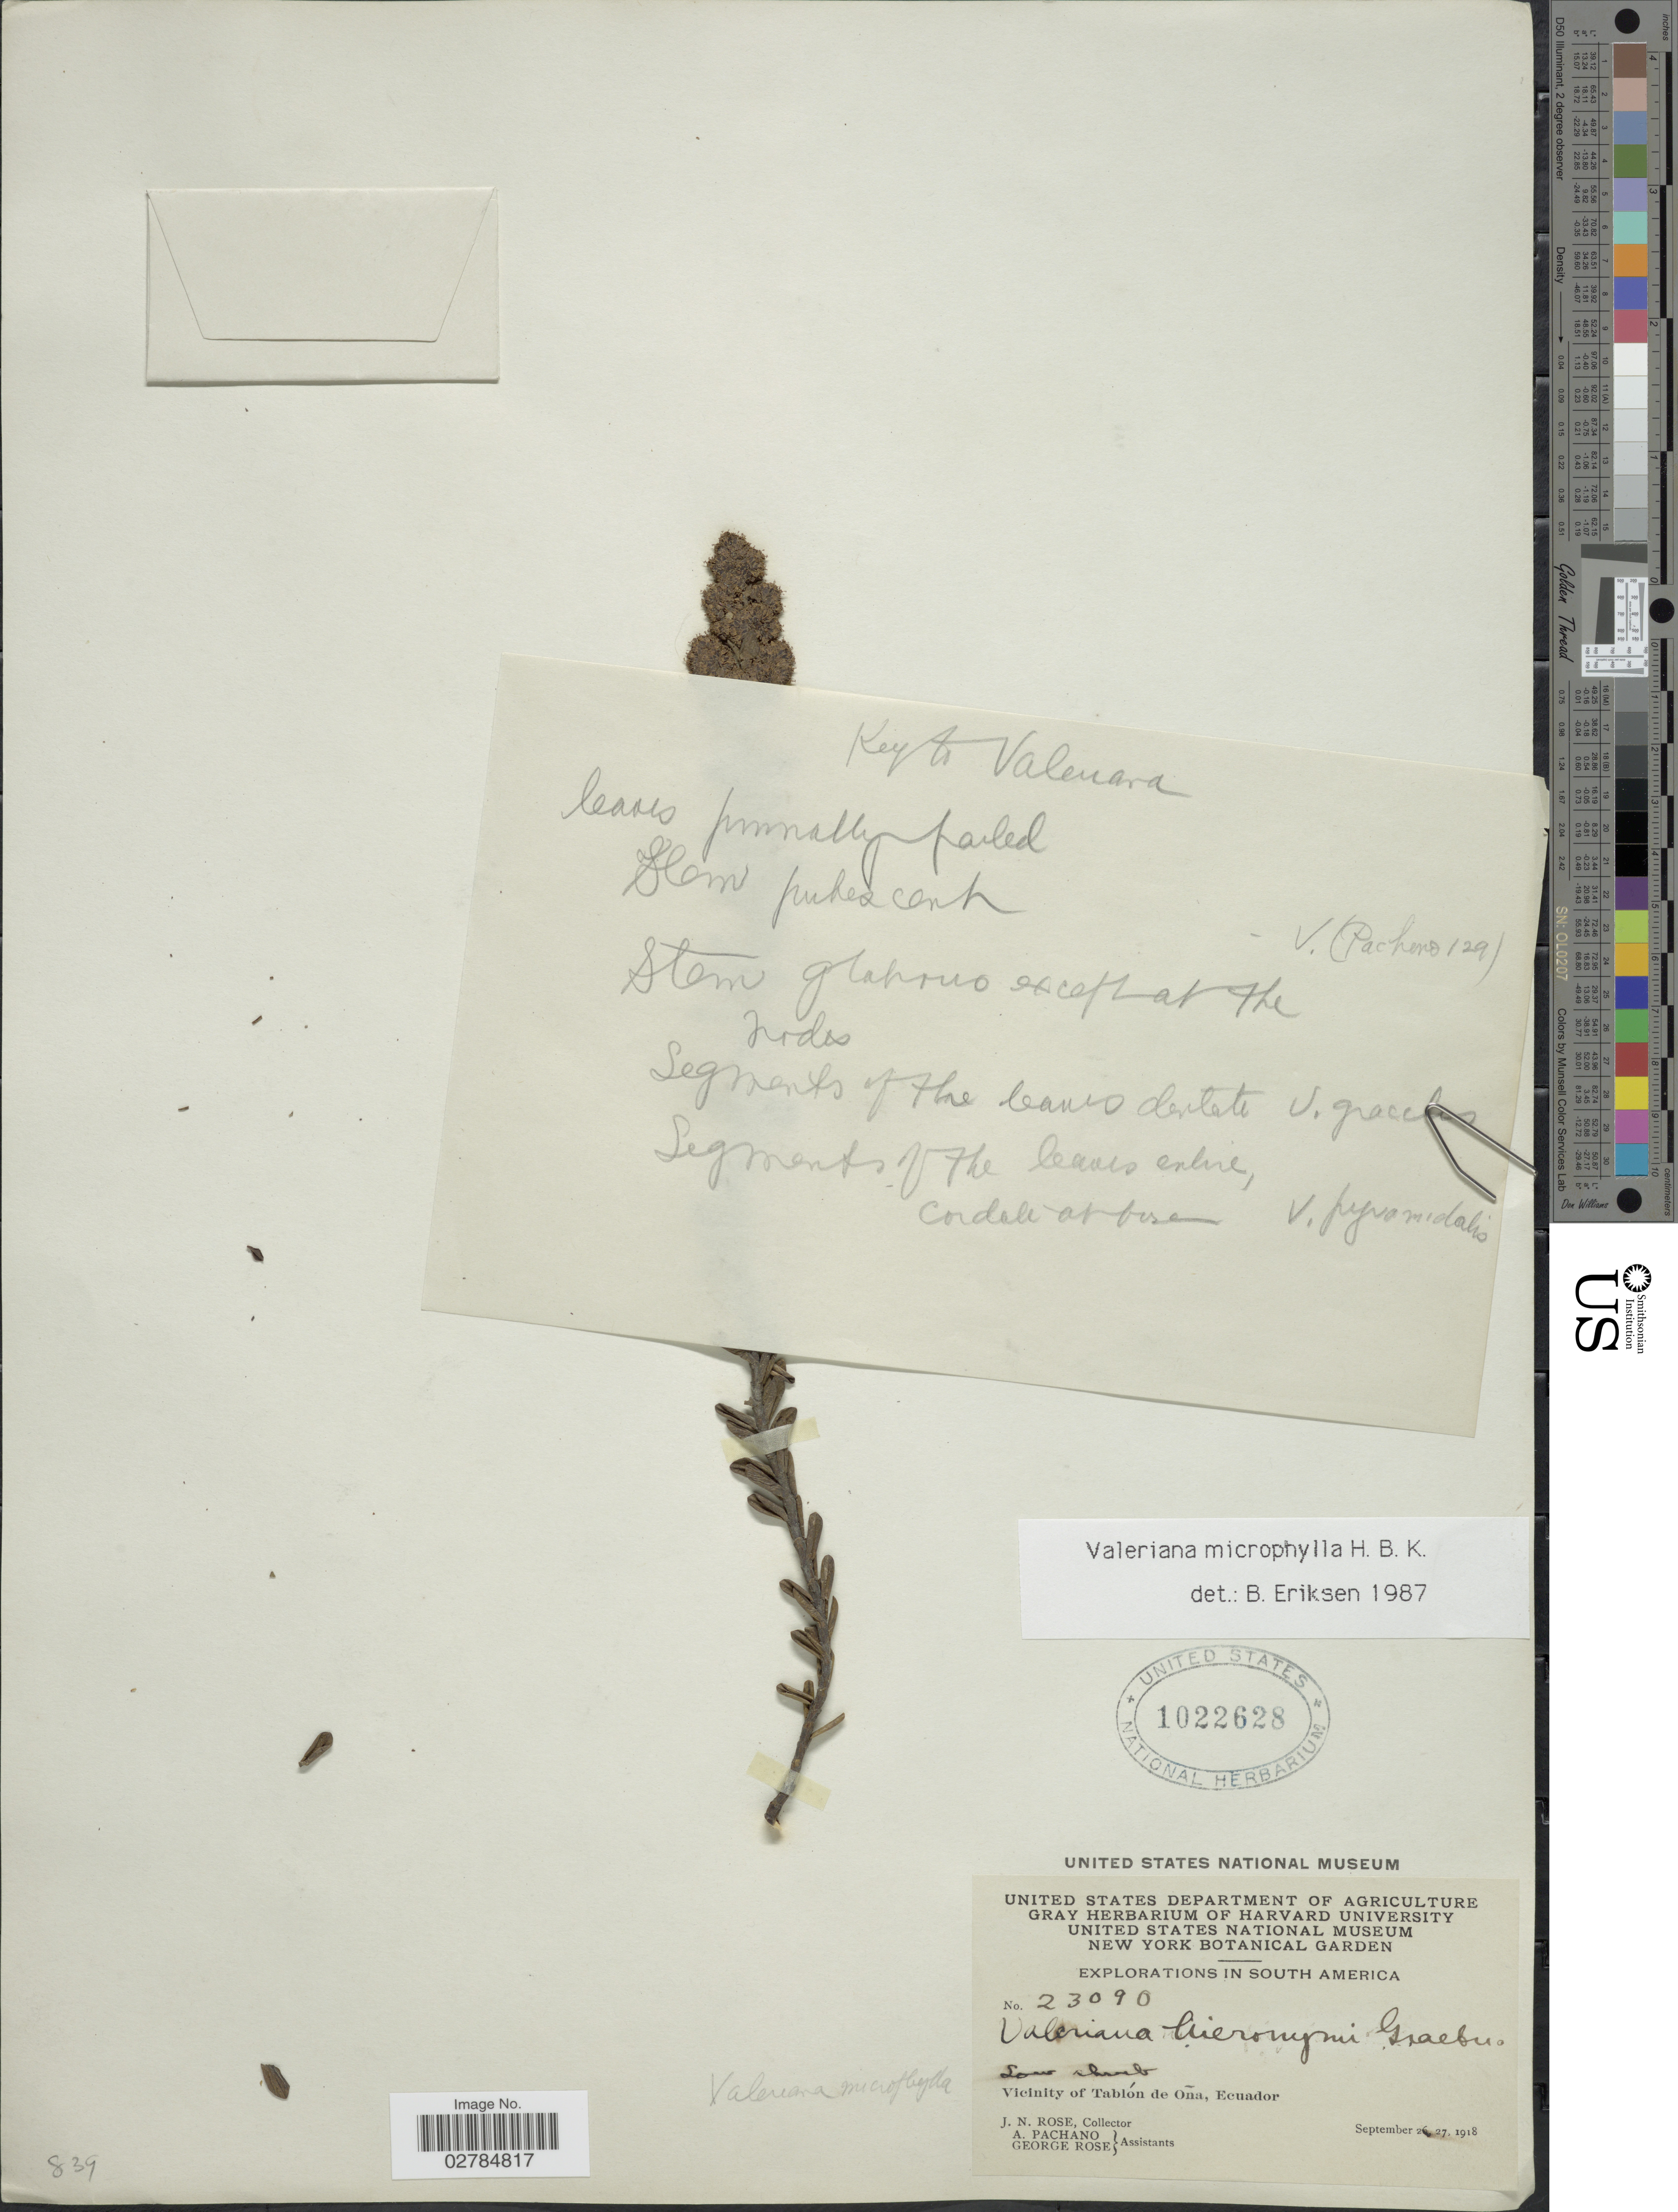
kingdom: Plantae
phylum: Tracheophyta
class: Magnoliopsida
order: Dipsacales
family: Caprifoliaceae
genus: Valeriana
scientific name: Valeriana microphylla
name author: Kunth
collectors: J. N. Rose, A. Pachano & G. Rose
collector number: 23090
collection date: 1918-09-27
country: Ecuador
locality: Vicinity of Tablón de Oña.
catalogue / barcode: US 1022628